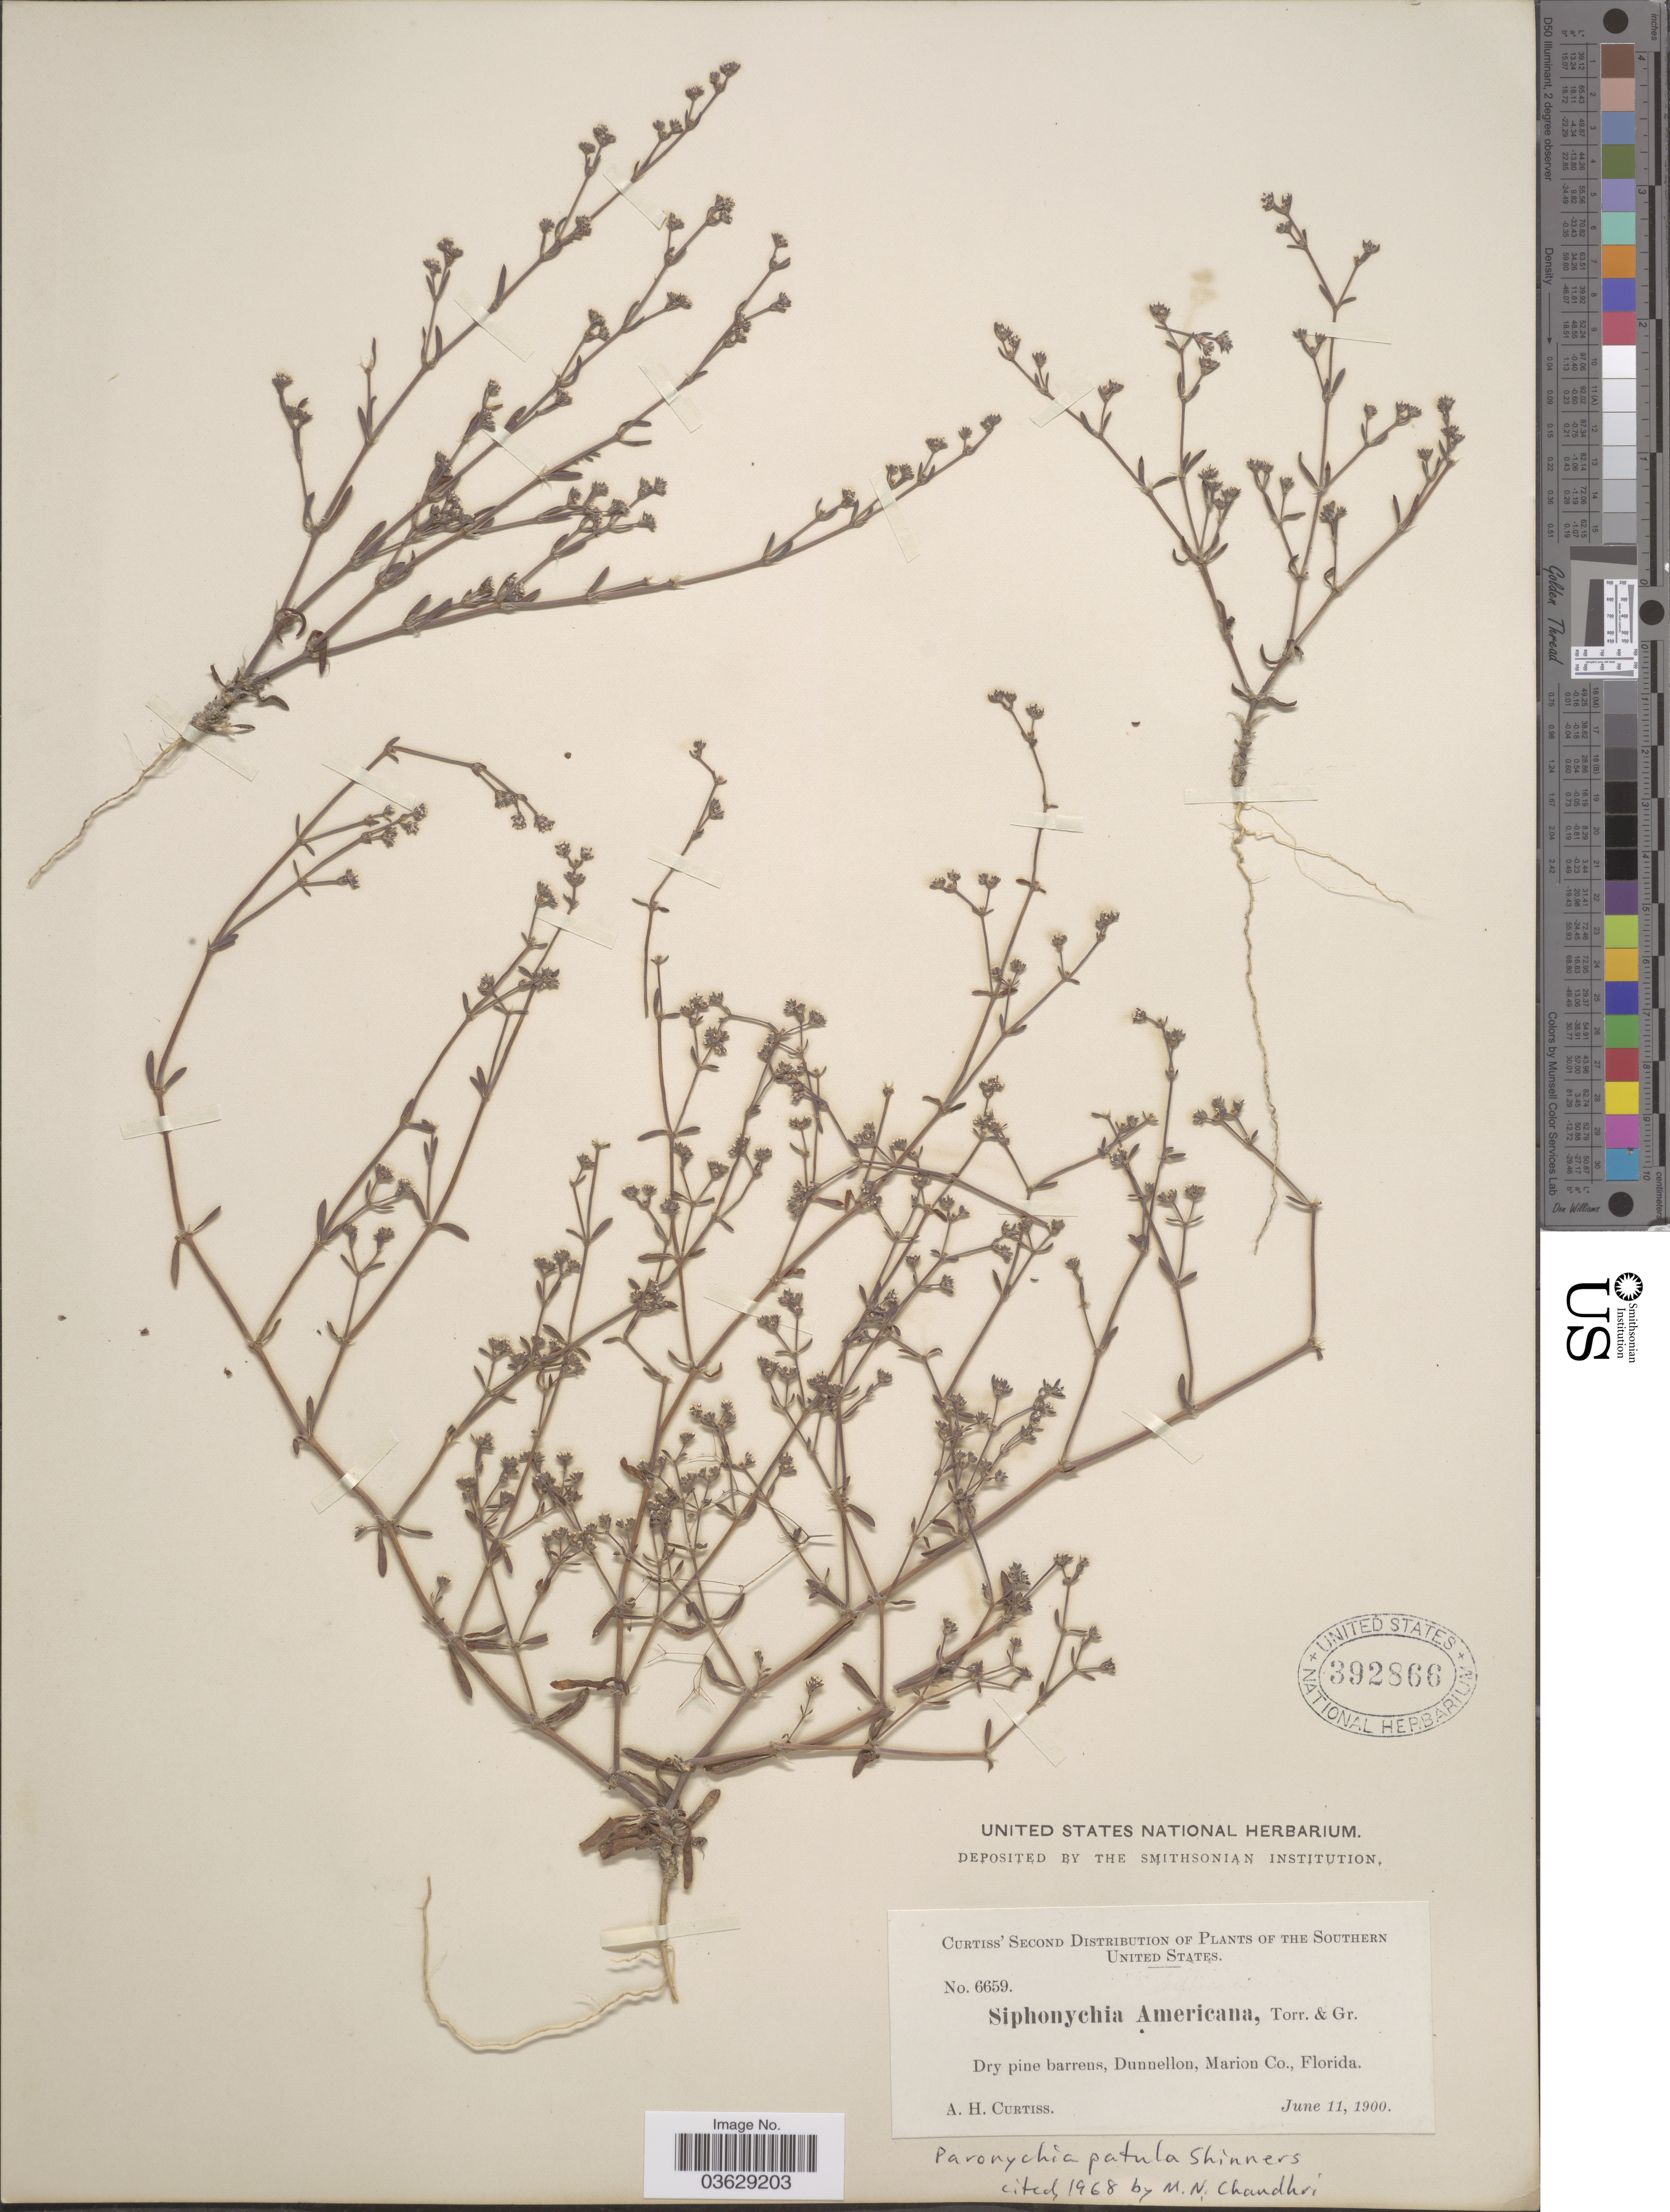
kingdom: Plantae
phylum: Tracheophyta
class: Magnoliopsida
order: Caryophyllales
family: Caryophyllaceae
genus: Siphonychia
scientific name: Siphonychia diffusa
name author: Chapm.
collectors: A. H. Curtiss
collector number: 6659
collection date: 1900-06-11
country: United States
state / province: Florida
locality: Southern United States. Dunnellon, Marion Co.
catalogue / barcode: US 392866